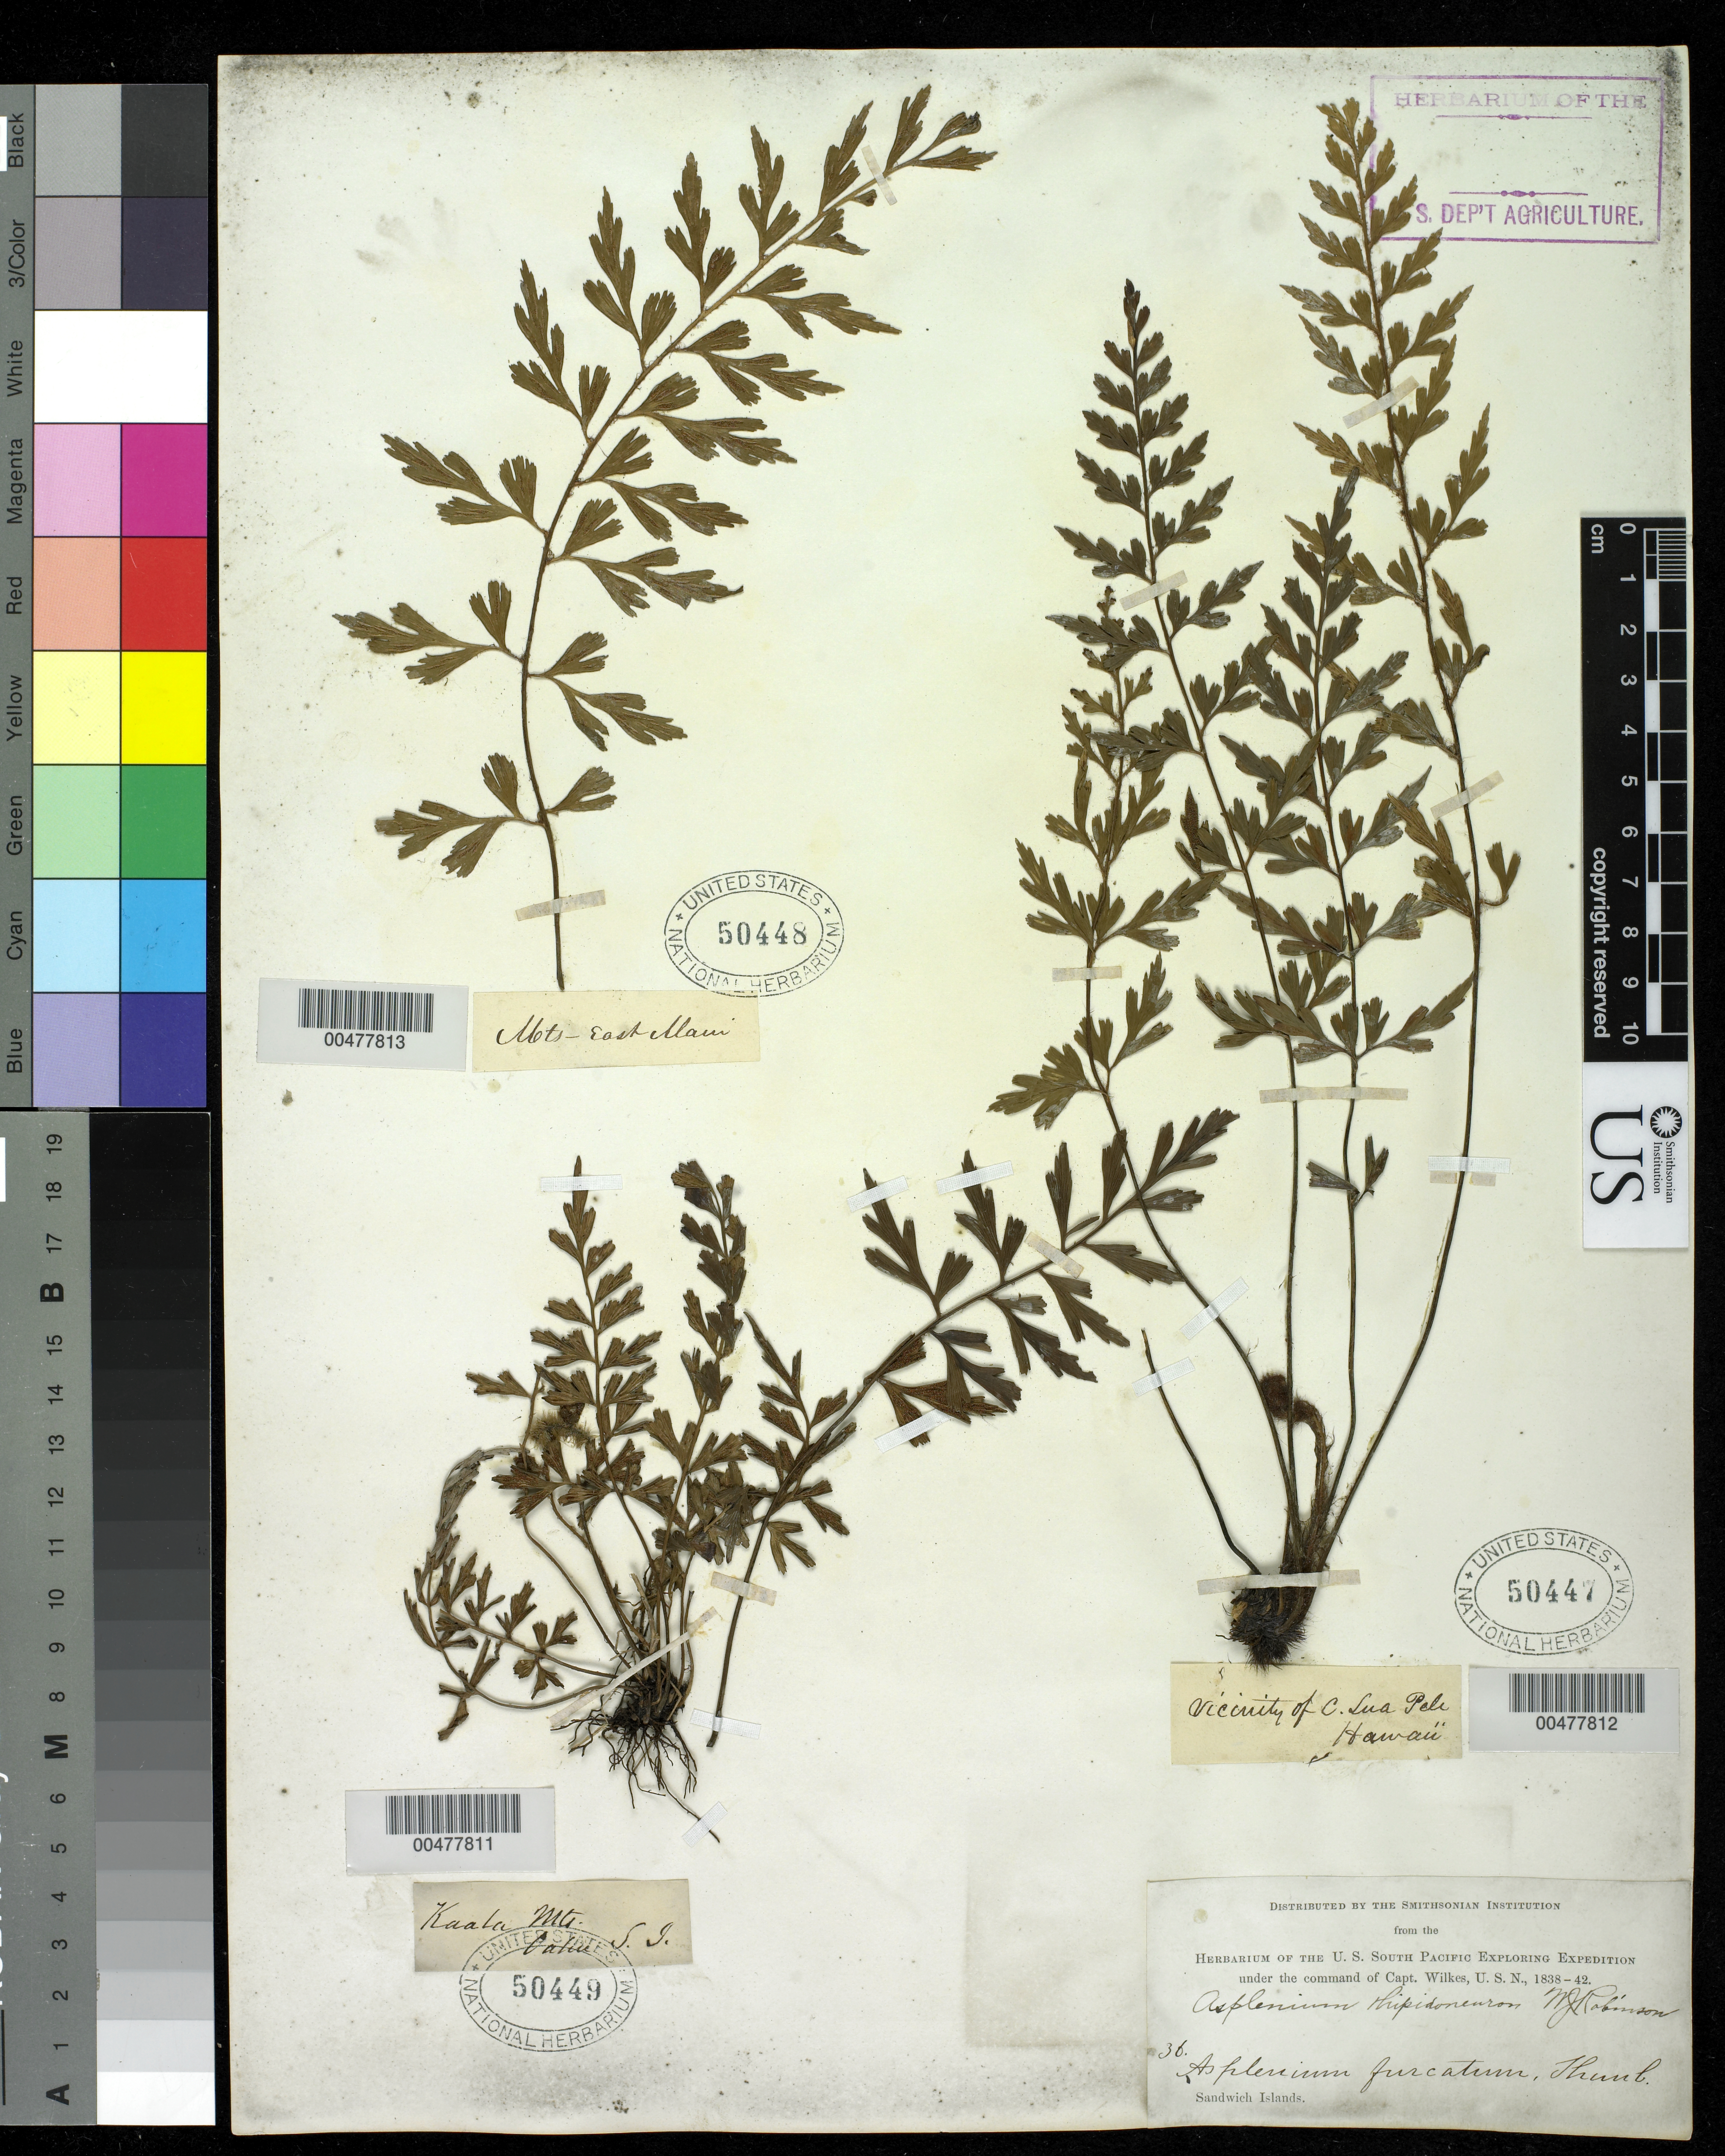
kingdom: Plantae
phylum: Tracheophyta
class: Polypodiopsida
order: Polypodiales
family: Aspleniaceae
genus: Asplenium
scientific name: Asplenium aethiopicum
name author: (Burm. f.) Bech.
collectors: Wilkes Explor. Exped.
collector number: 36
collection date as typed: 1838 to -- --- 1842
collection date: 1838/1842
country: United States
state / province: Hawaii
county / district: Honolulu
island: Oahu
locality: Kaala Mts.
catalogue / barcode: US 50449